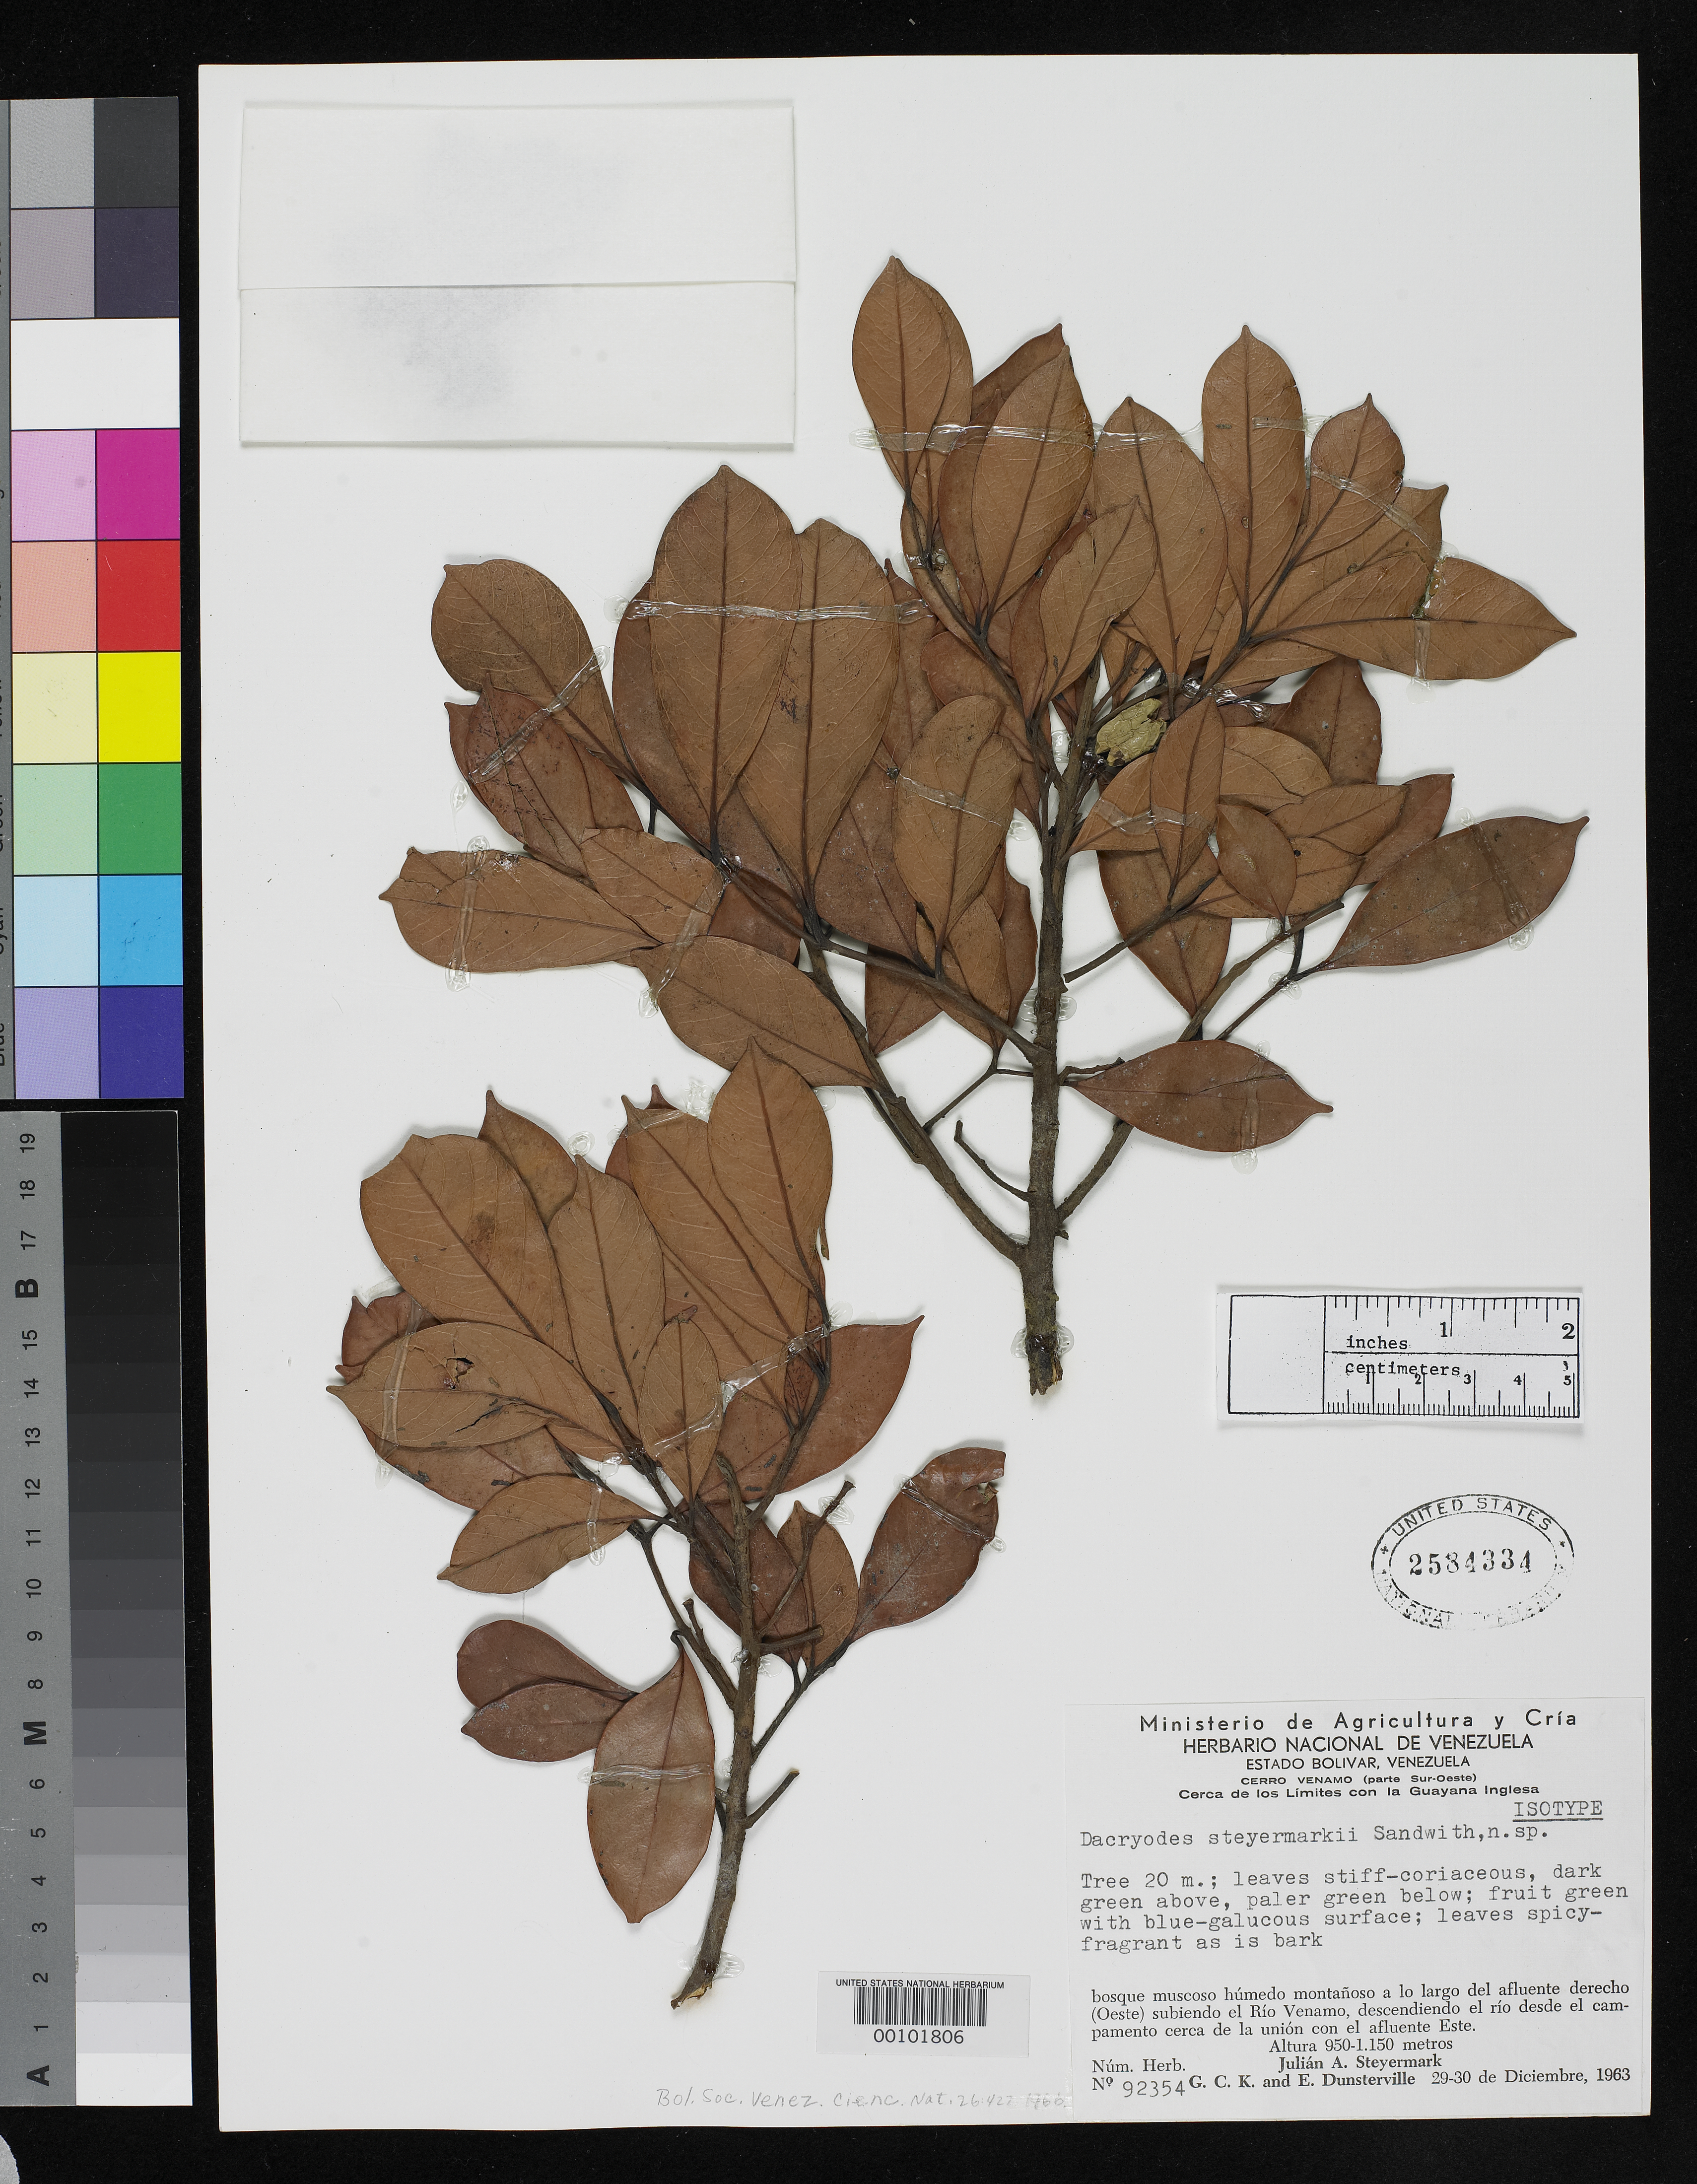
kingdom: Plantae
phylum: Tracheophyta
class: Magnoliopsida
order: Sapindales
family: Burseraceae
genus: Dacryodes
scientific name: Dacryodes steyermarkii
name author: Sandwith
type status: Isotype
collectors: J. Steyermark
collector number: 92354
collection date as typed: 29 Dec 1963 to 30 Dec 1963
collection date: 1963-12-29/1963-12-30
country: Venezuela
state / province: Bolivar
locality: Cerro Venamo.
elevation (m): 950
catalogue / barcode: US 2584334